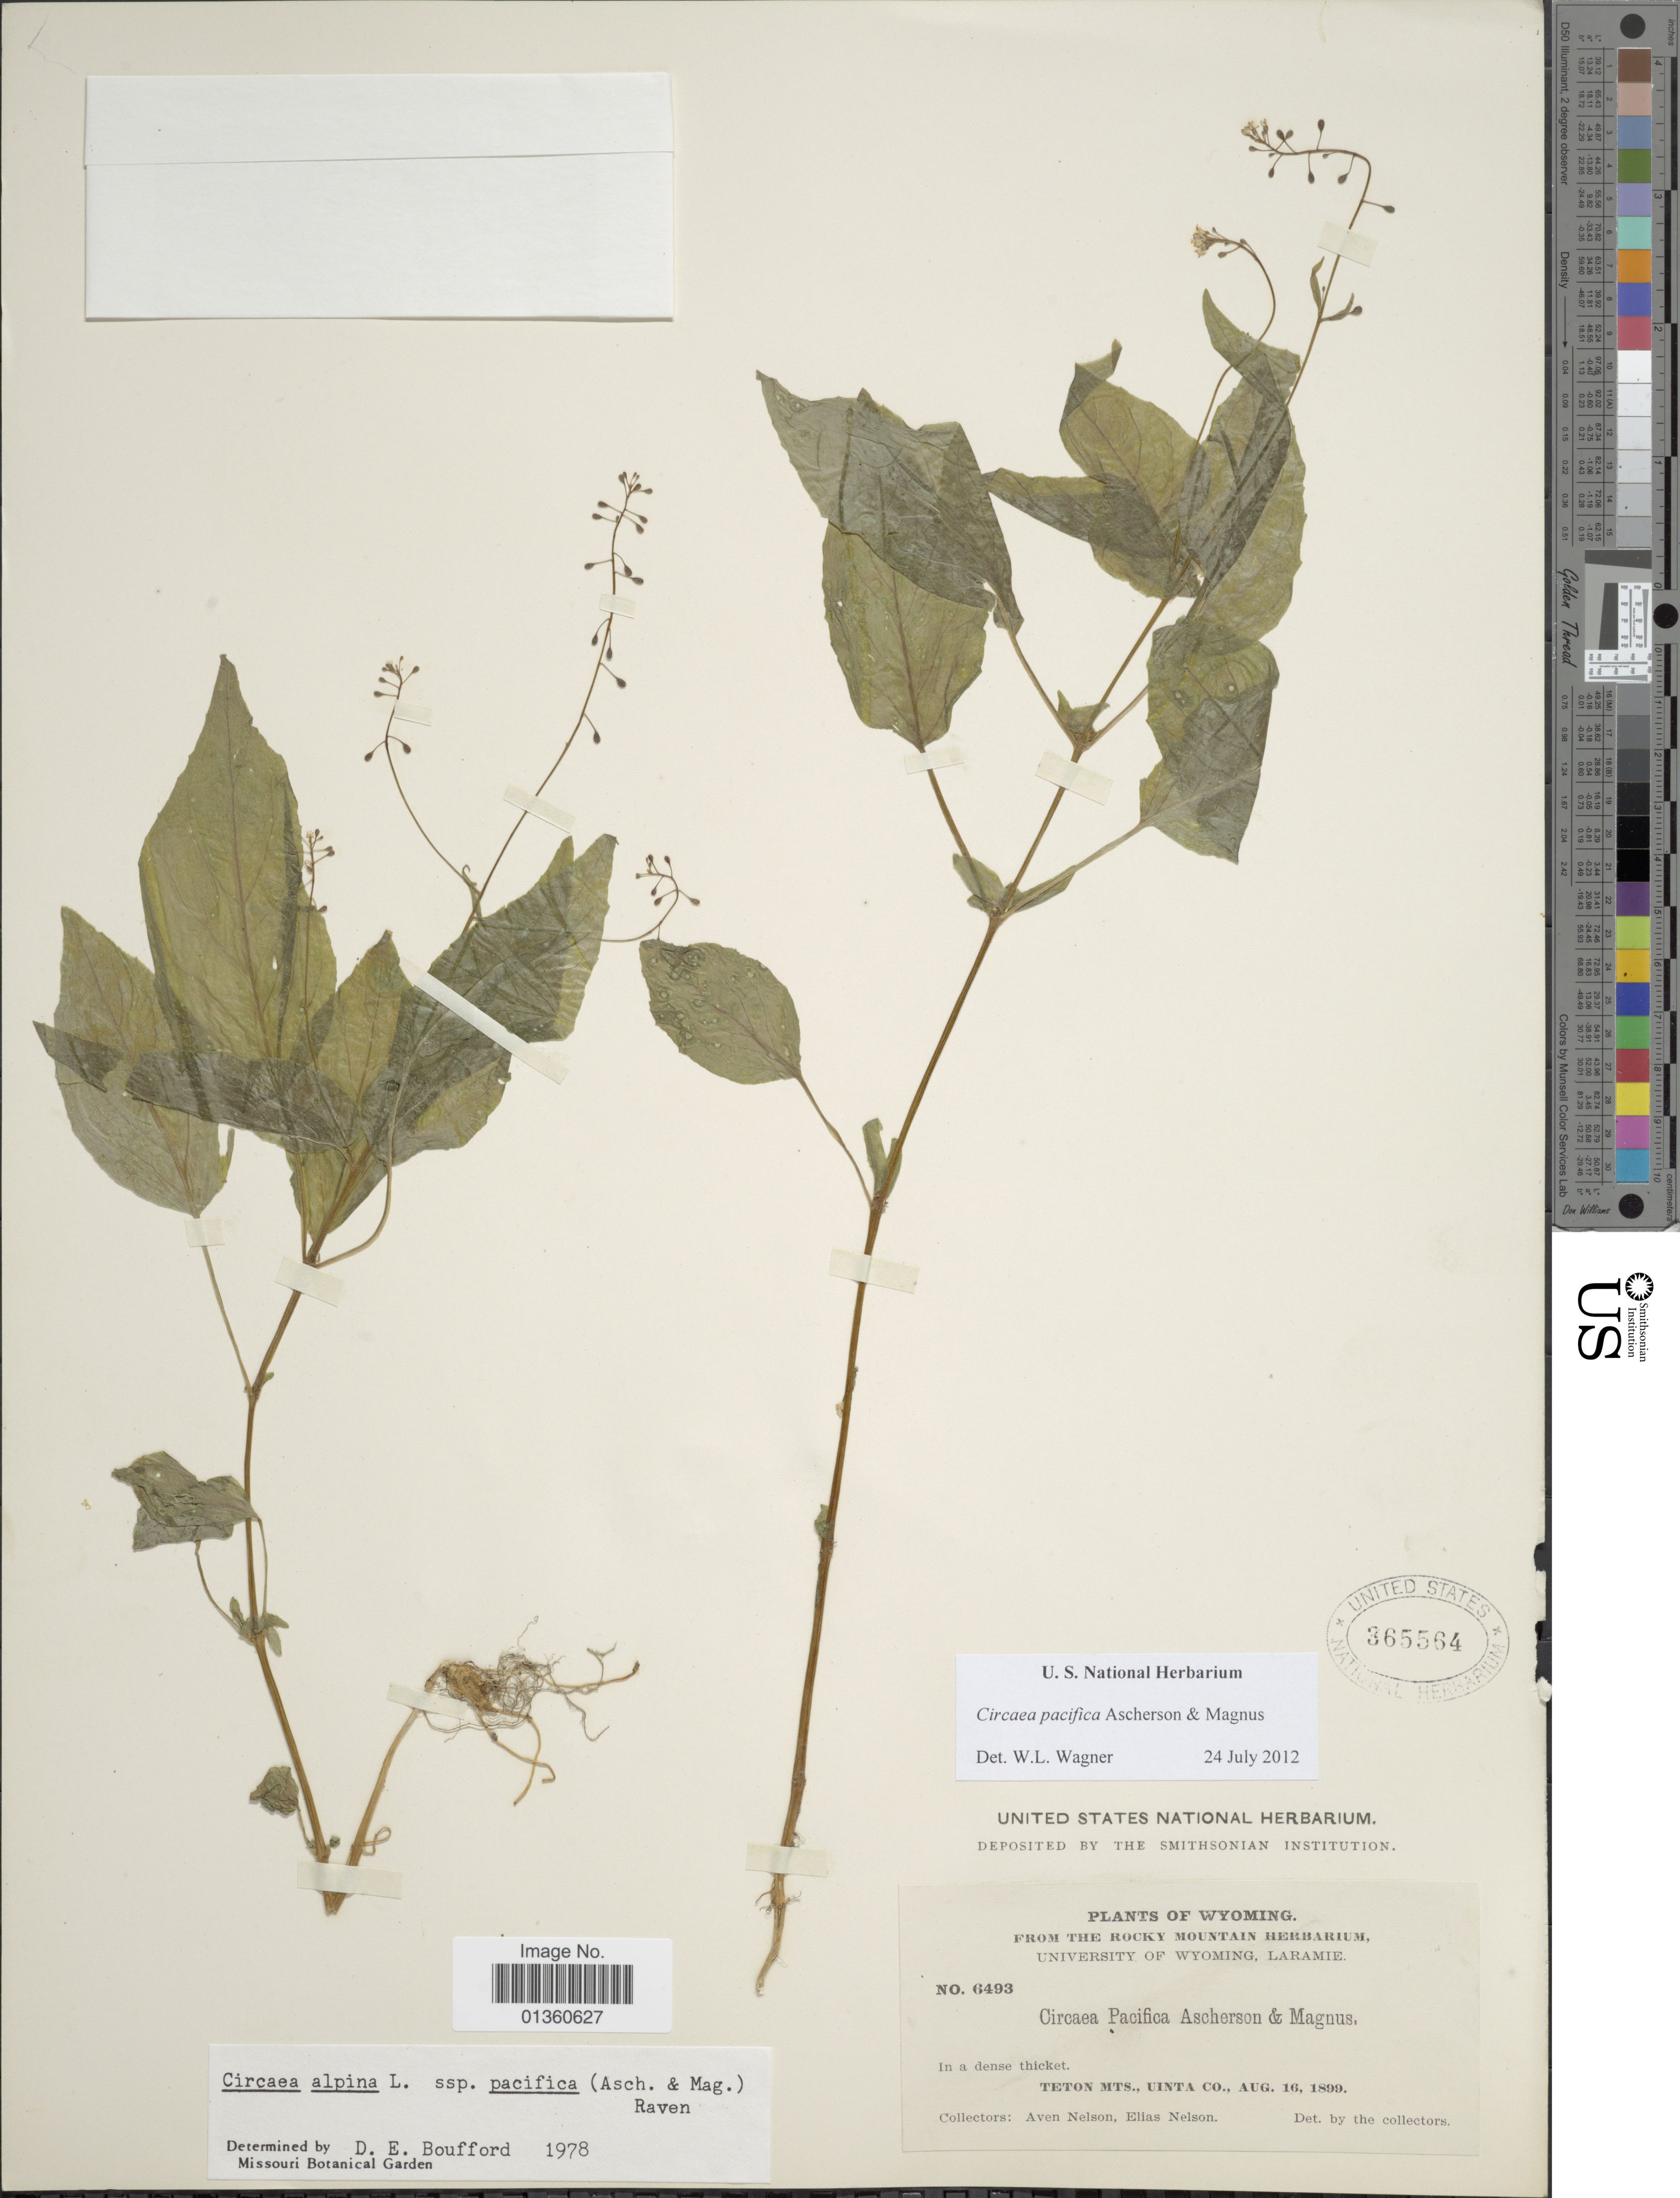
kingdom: Plantae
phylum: Tracheophyta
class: Magnoliopsida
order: Myrtales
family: Onagraceae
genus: Circaea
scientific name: Circaea pacifica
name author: Asch. & Magnus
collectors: A. Nelson & E. Nelson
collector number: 6493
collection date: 1899-08-16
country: United States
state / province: Wyoming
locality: Teton Mts., Uinta Co.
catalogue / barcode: US 365564